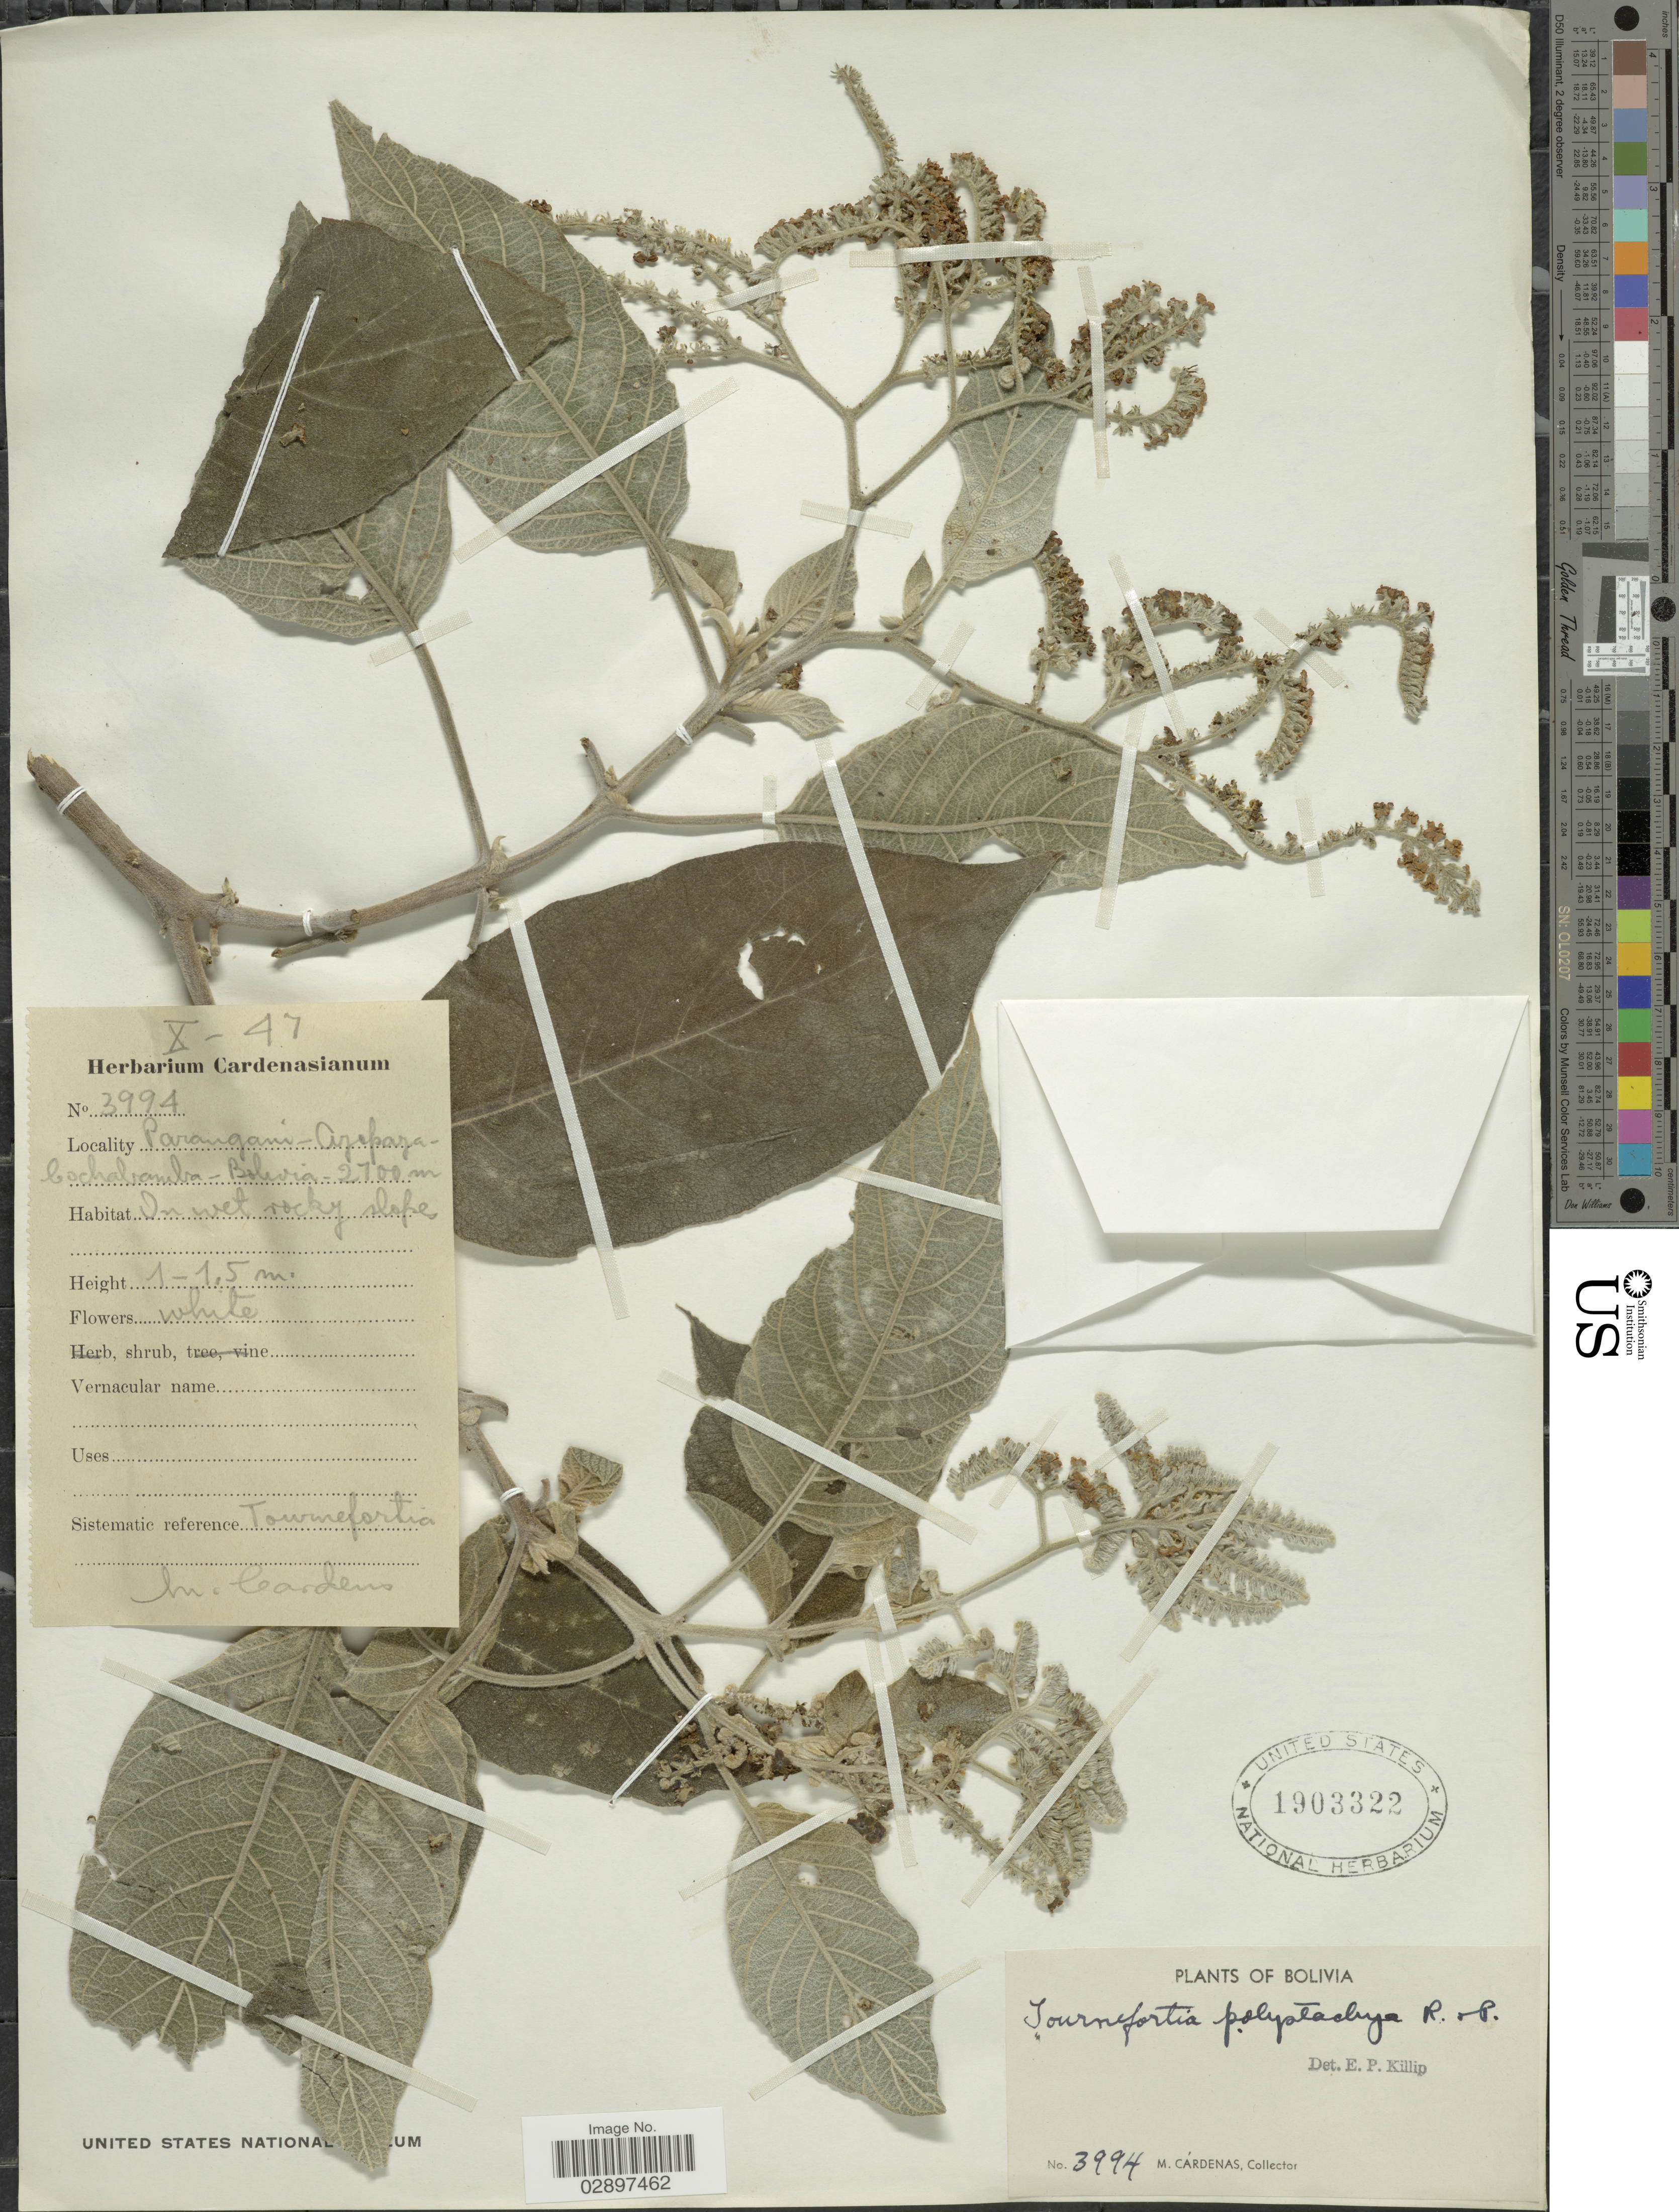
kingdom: Plantae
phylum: Tracheophyta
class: Magnoliopsida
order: Boraginales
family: Heliotropiaceae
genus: Tournefortia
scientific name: Tournefortia polystachya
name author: Ruiz & Pav.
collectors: M. Cárdenas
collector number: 3994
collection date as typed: Transcribed d/m/y: /10/47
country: Bolivia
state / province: Cochabamba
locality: Parangani-Ayopaya.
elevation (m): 2700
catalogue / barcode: US 1903322